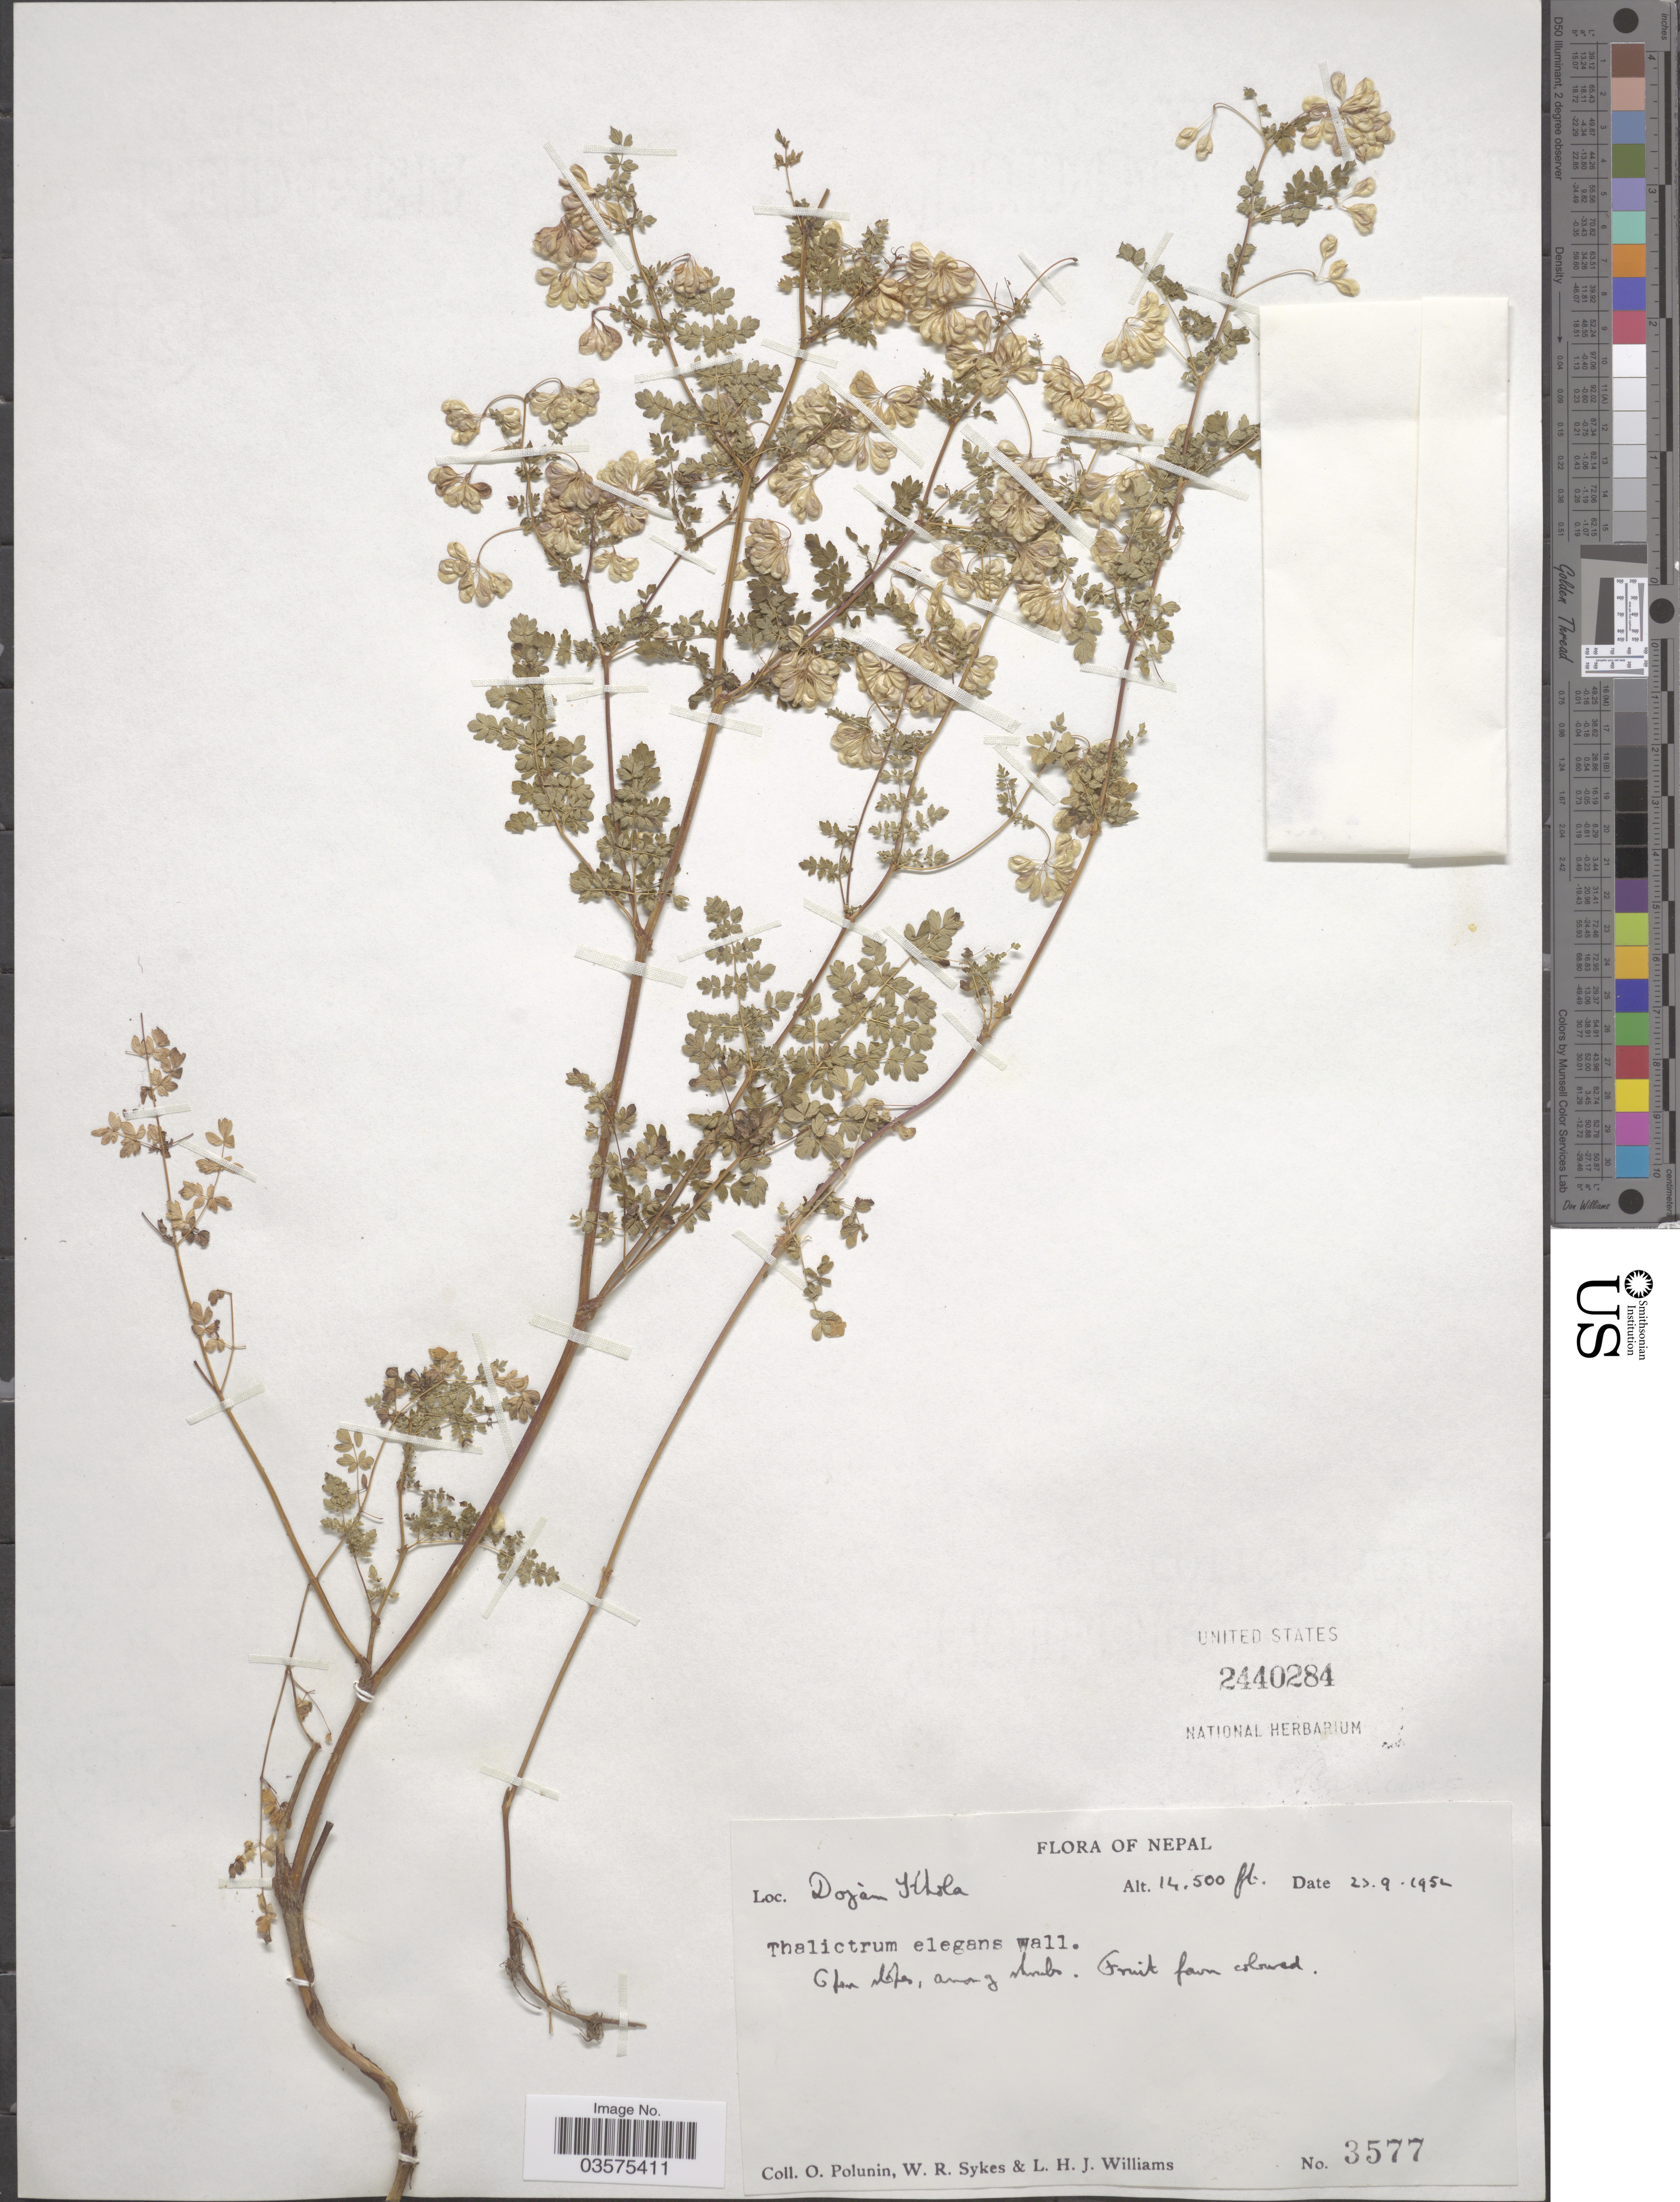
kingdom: Plantae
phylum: Tracheophyta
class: Magnoliopsida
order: Ranunculales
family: Ranunculaceae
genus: Thalictrum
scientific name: Thalictrum elegans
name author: Wall. ex Royle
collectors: O. V. Polunin, W. R. Sykes & L. H. J. Williams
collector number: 3577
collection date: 1950-09-25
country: Nepal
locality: Dojan Ithola [interpreted].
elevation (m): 4420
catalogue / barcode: US 2440284